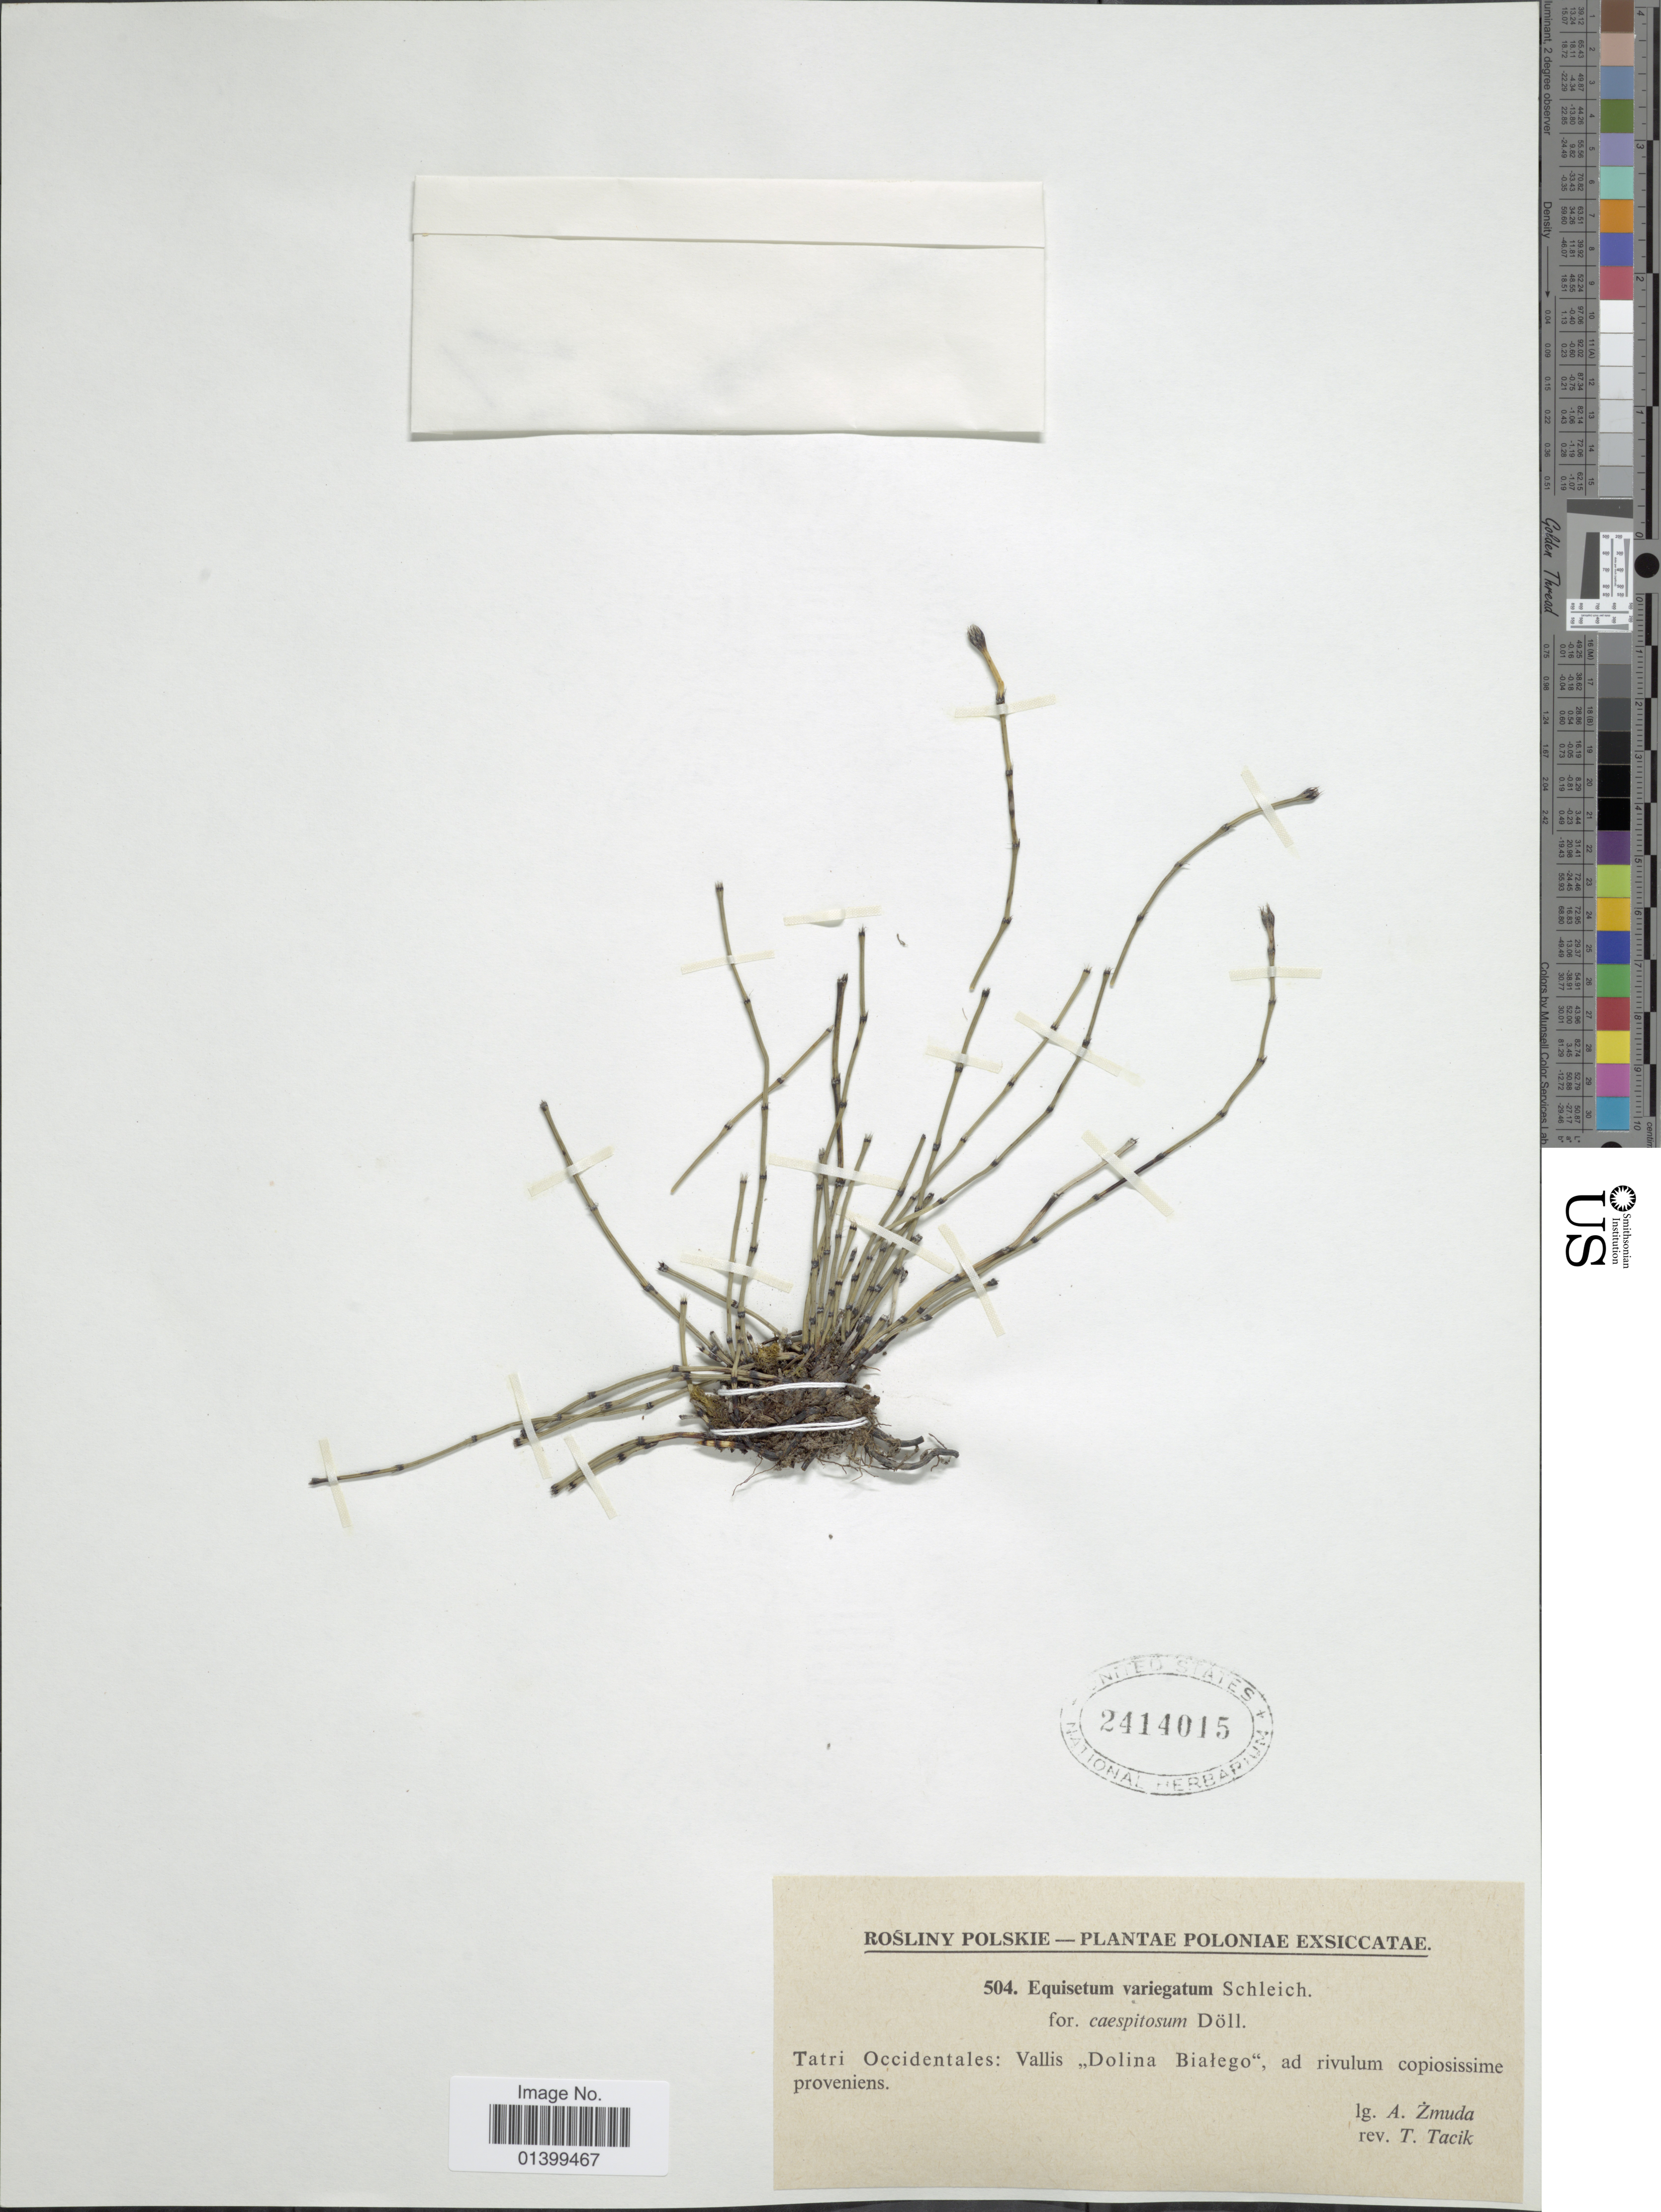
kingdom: Plantae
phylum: Tracheophyta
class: Polypodiopsida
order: Equisetales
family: Equisetaceae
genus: Equisetum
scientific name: Equisetum variegatum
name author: Schleich. ex F. Weber & D. Mohr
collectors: A. Zmuda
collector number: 504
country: Poland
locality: Plantae Poloniae. Tatri Occidentales: Vallis "Dolina Bialego", ad rivulum copiosissime proveniens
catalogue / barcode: US 2414015